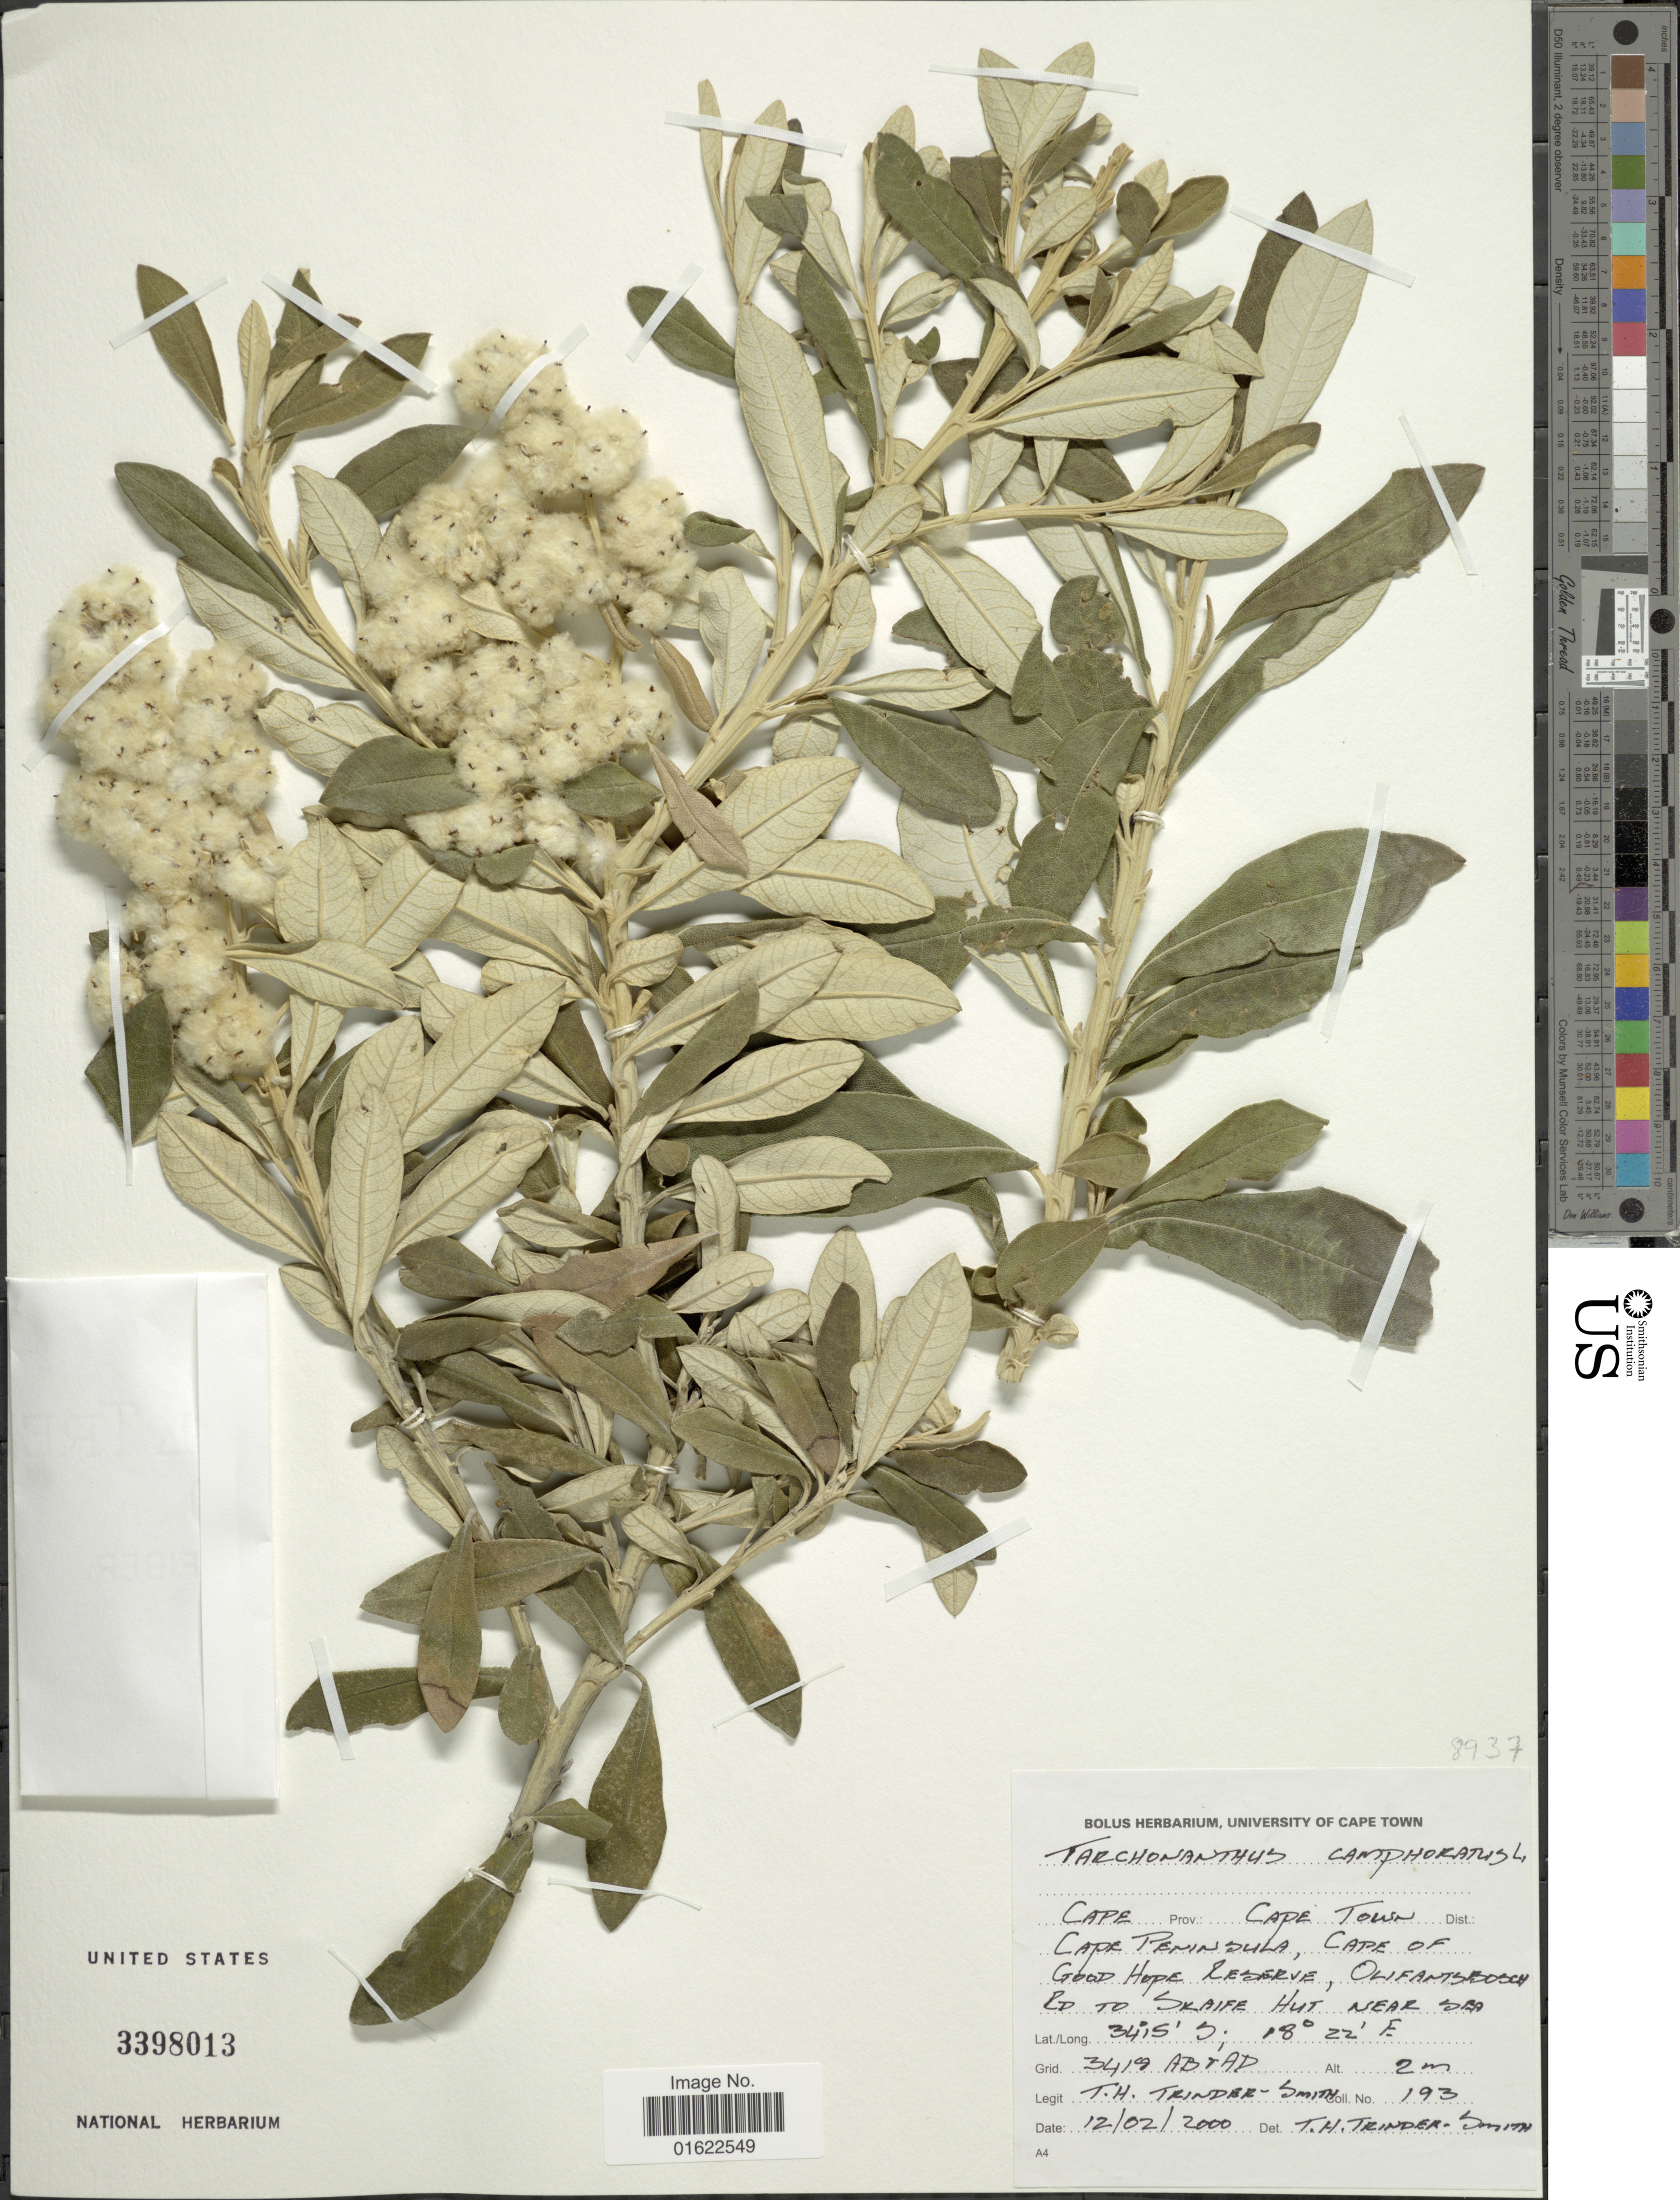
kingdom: Plantae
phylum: Tracheophyta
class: Magnoliopsida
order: Asterales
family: Asteraceae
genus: Tarchonanthus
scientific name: Tarchonanthus camphoratus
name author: L.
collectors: T. H. Trinder-Smith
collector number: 193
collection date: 2000-02-12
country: South Africa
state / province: Western Cape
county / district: Cape Town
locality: Cape Peninsula, Cape of Good Hope Reserve, Olifantsbosch Rd to Skaife Hut near sea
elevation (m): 2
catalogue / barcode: US 3398013